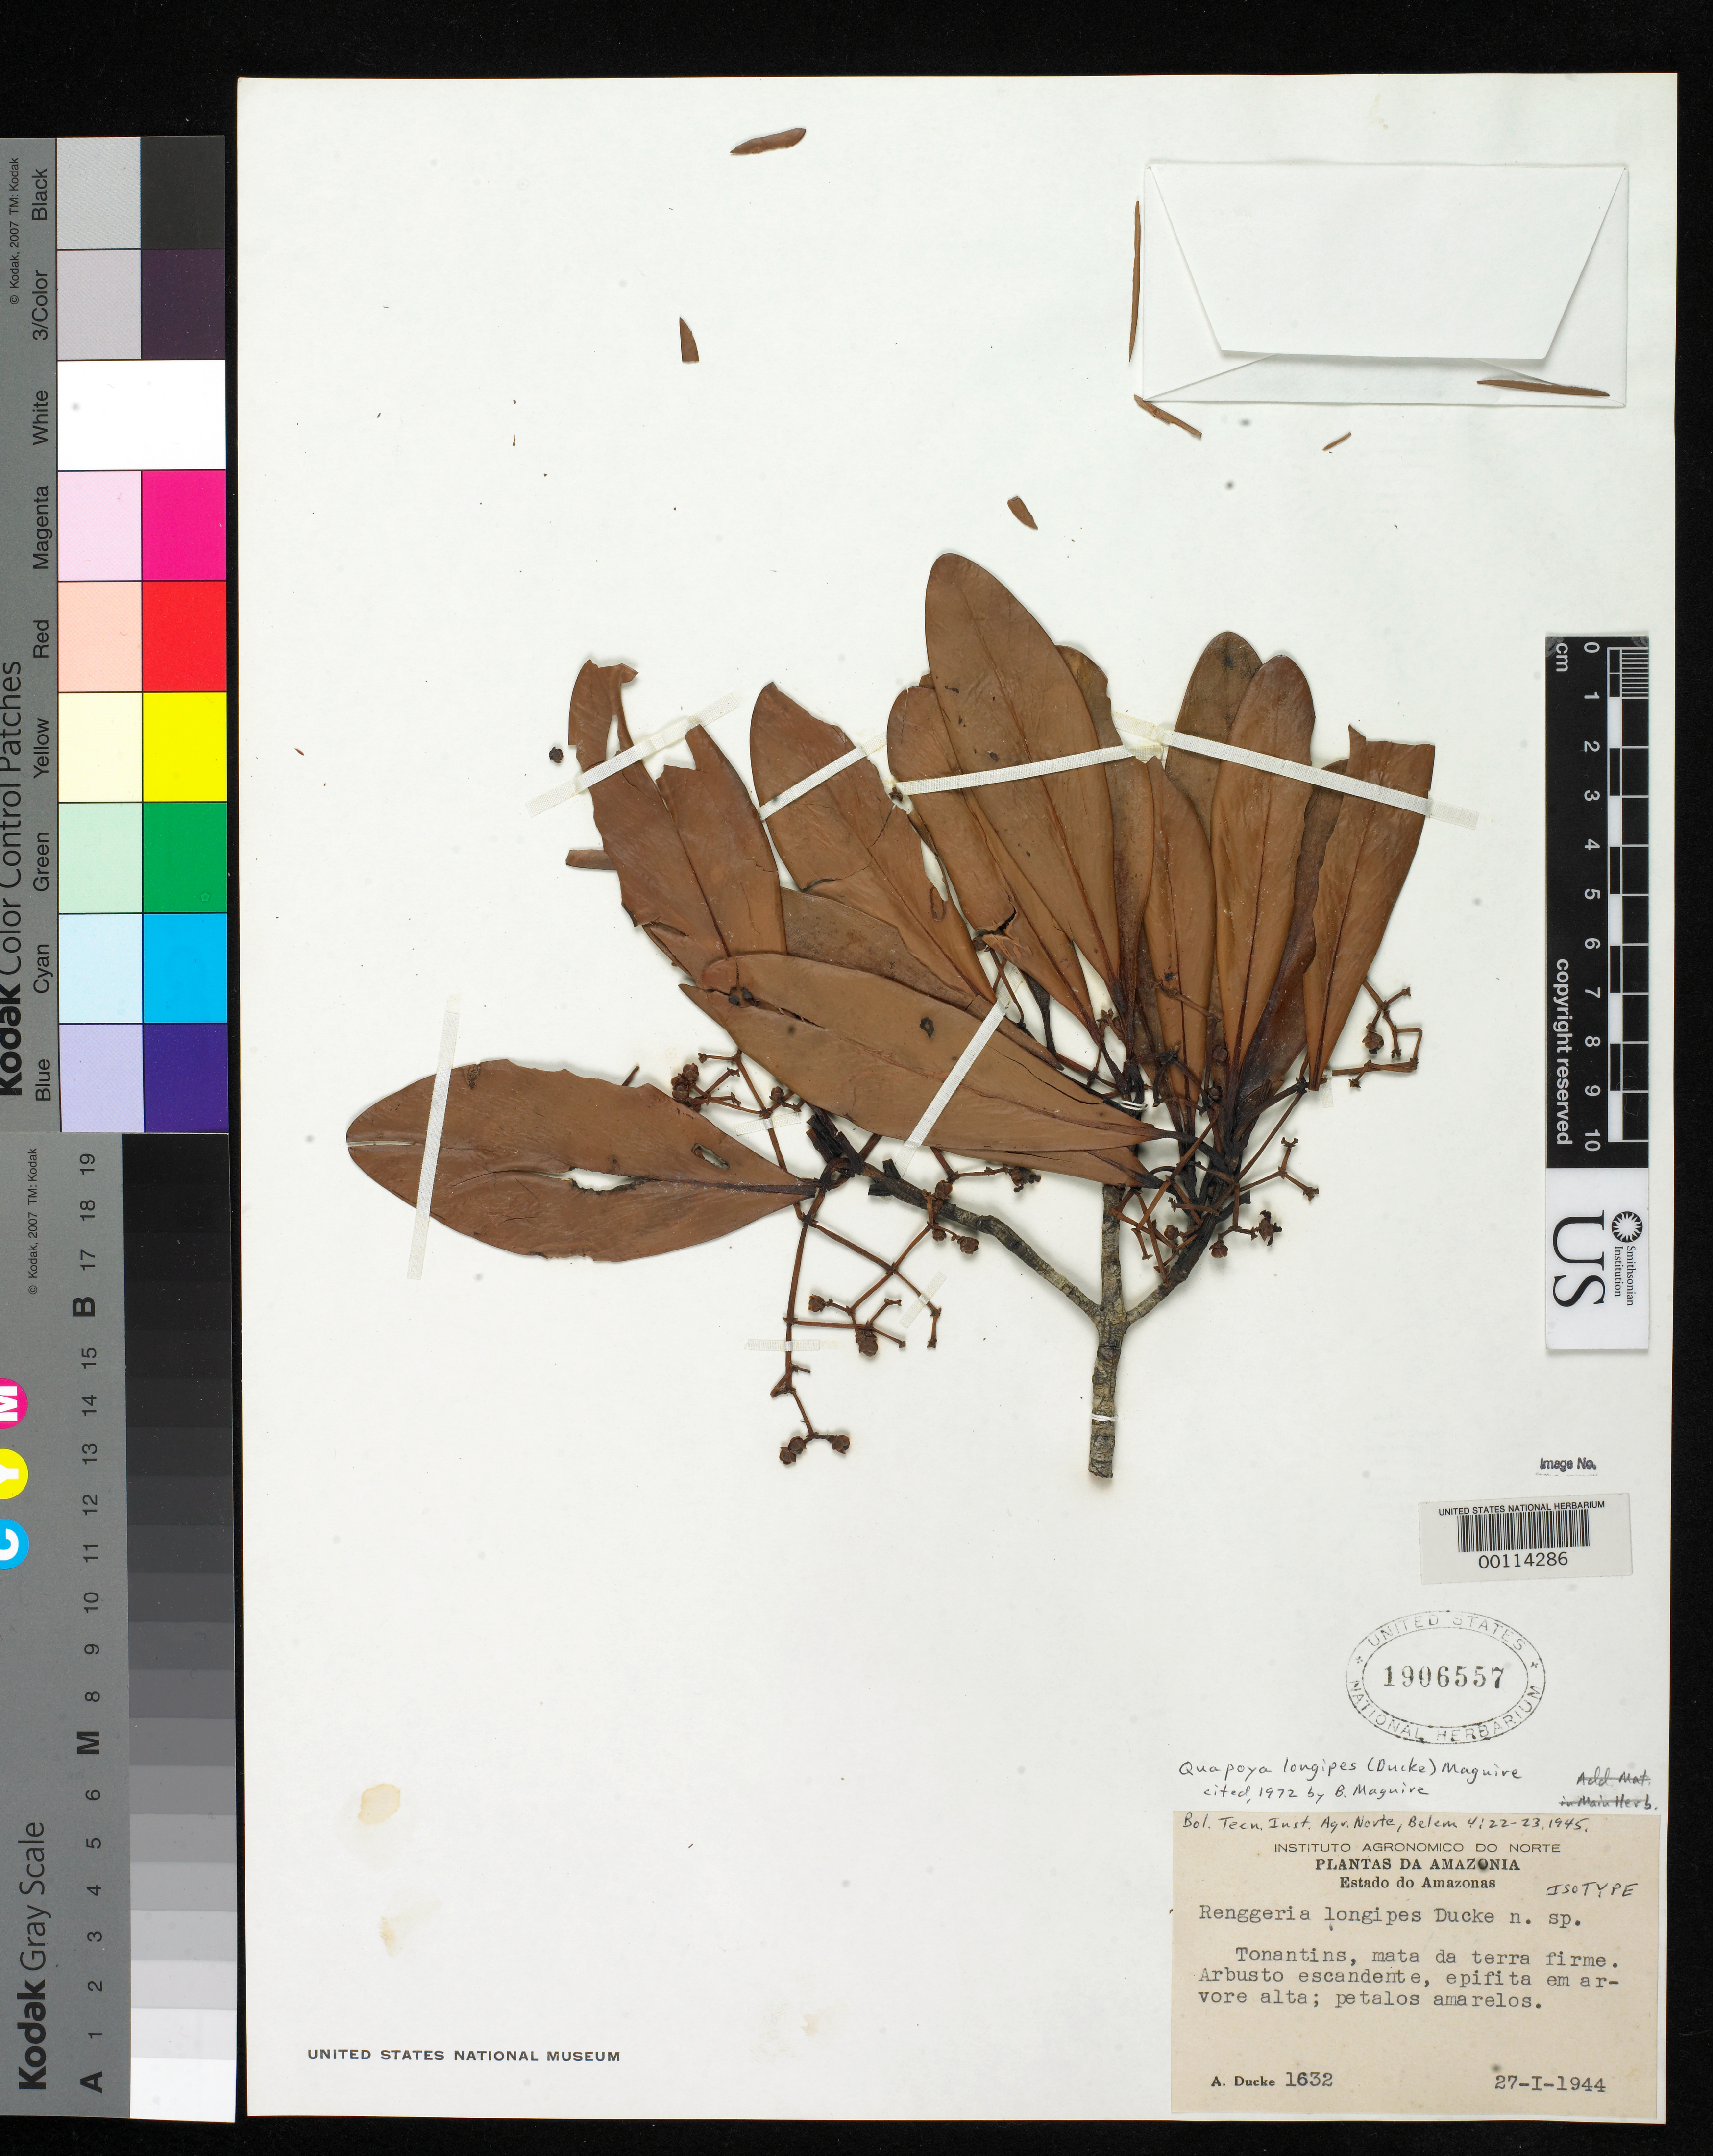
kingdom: Plantae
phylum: Tracheophyta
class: Magnoliopsida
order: Malpighiales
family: Clusiaceae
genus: Renggeria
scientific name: Renggeria longipes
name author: Ducke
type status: Isotype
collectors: A. Ducke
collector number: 1632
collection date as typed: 27 Jan 1944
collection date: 1944-01-27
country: Brazil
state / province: Amazonas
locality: Tonantins, Rio Solimoes.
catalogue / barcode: US 1906557